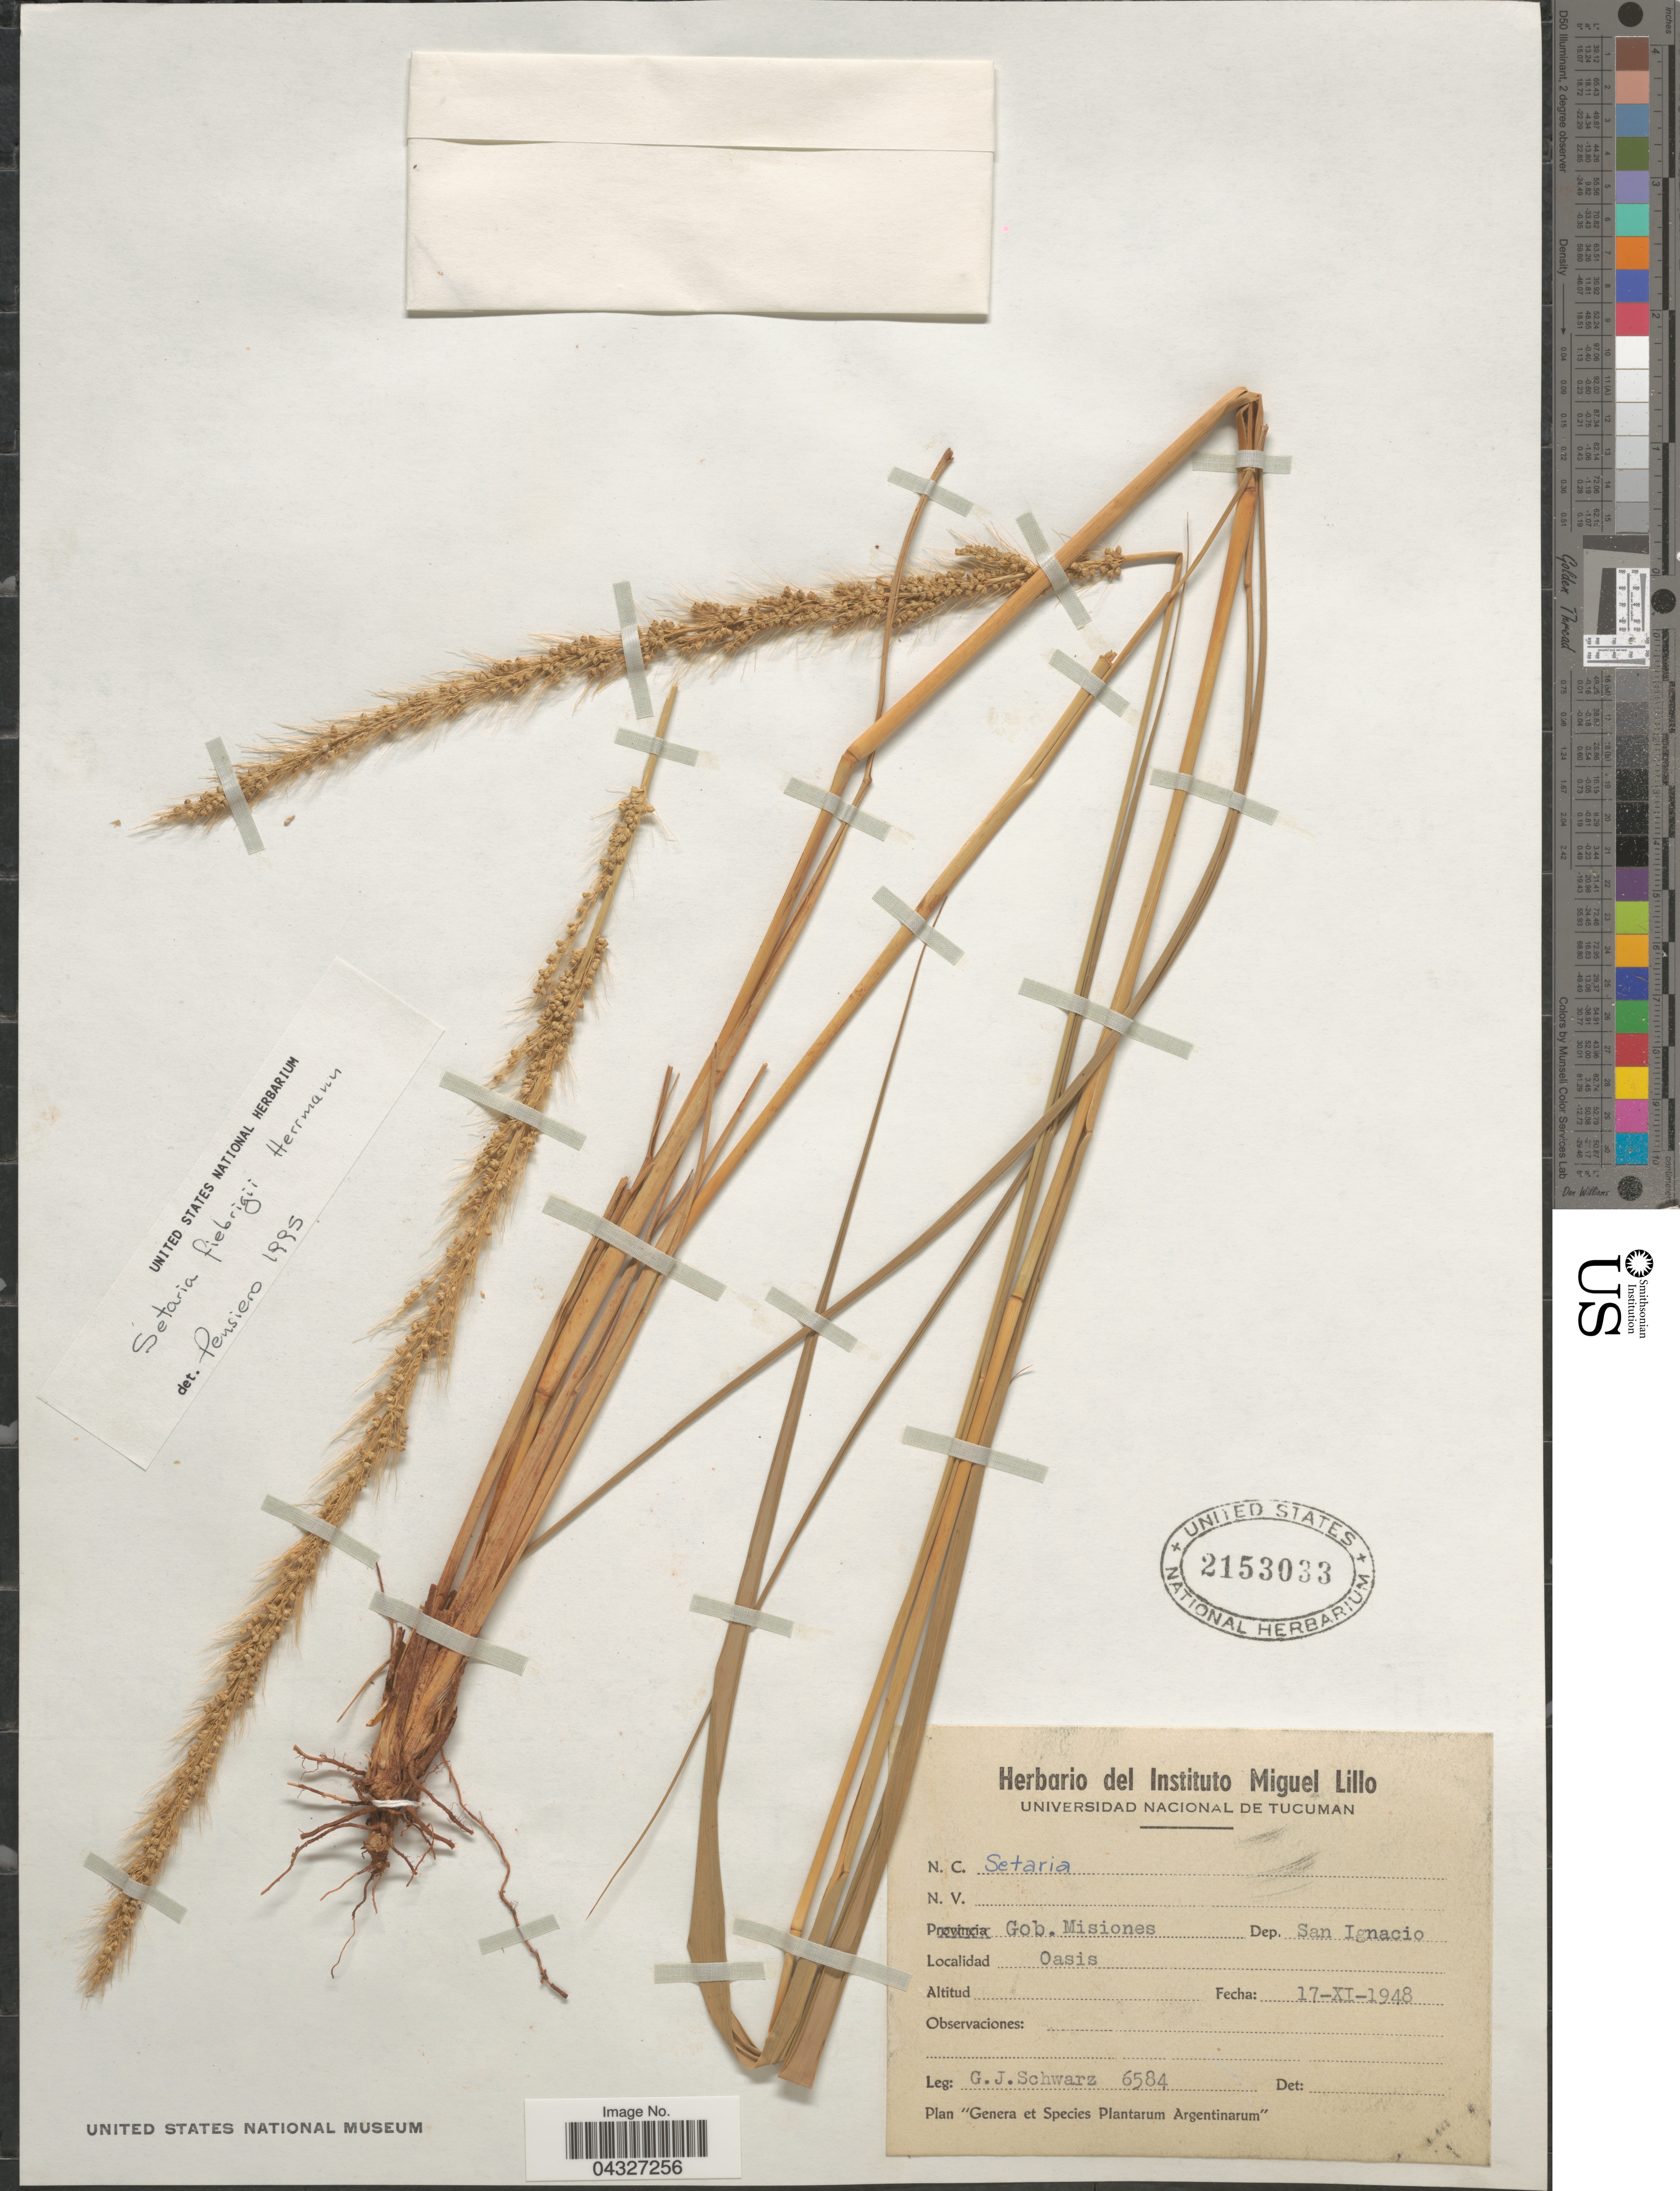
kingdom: Plantae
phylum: Tracheophyta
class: Liliopsida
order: Poales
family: Poaceae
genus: Setaria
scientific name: Setaria fiebrigii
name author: R.A.W. Herrm.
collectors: G. J. Schwarz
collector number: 6584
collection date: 1948-11-17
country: Argentina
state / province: Misiones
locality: Gob. Misiones. Dep. San Ignacio. Oasis.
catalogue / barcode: US 2153033